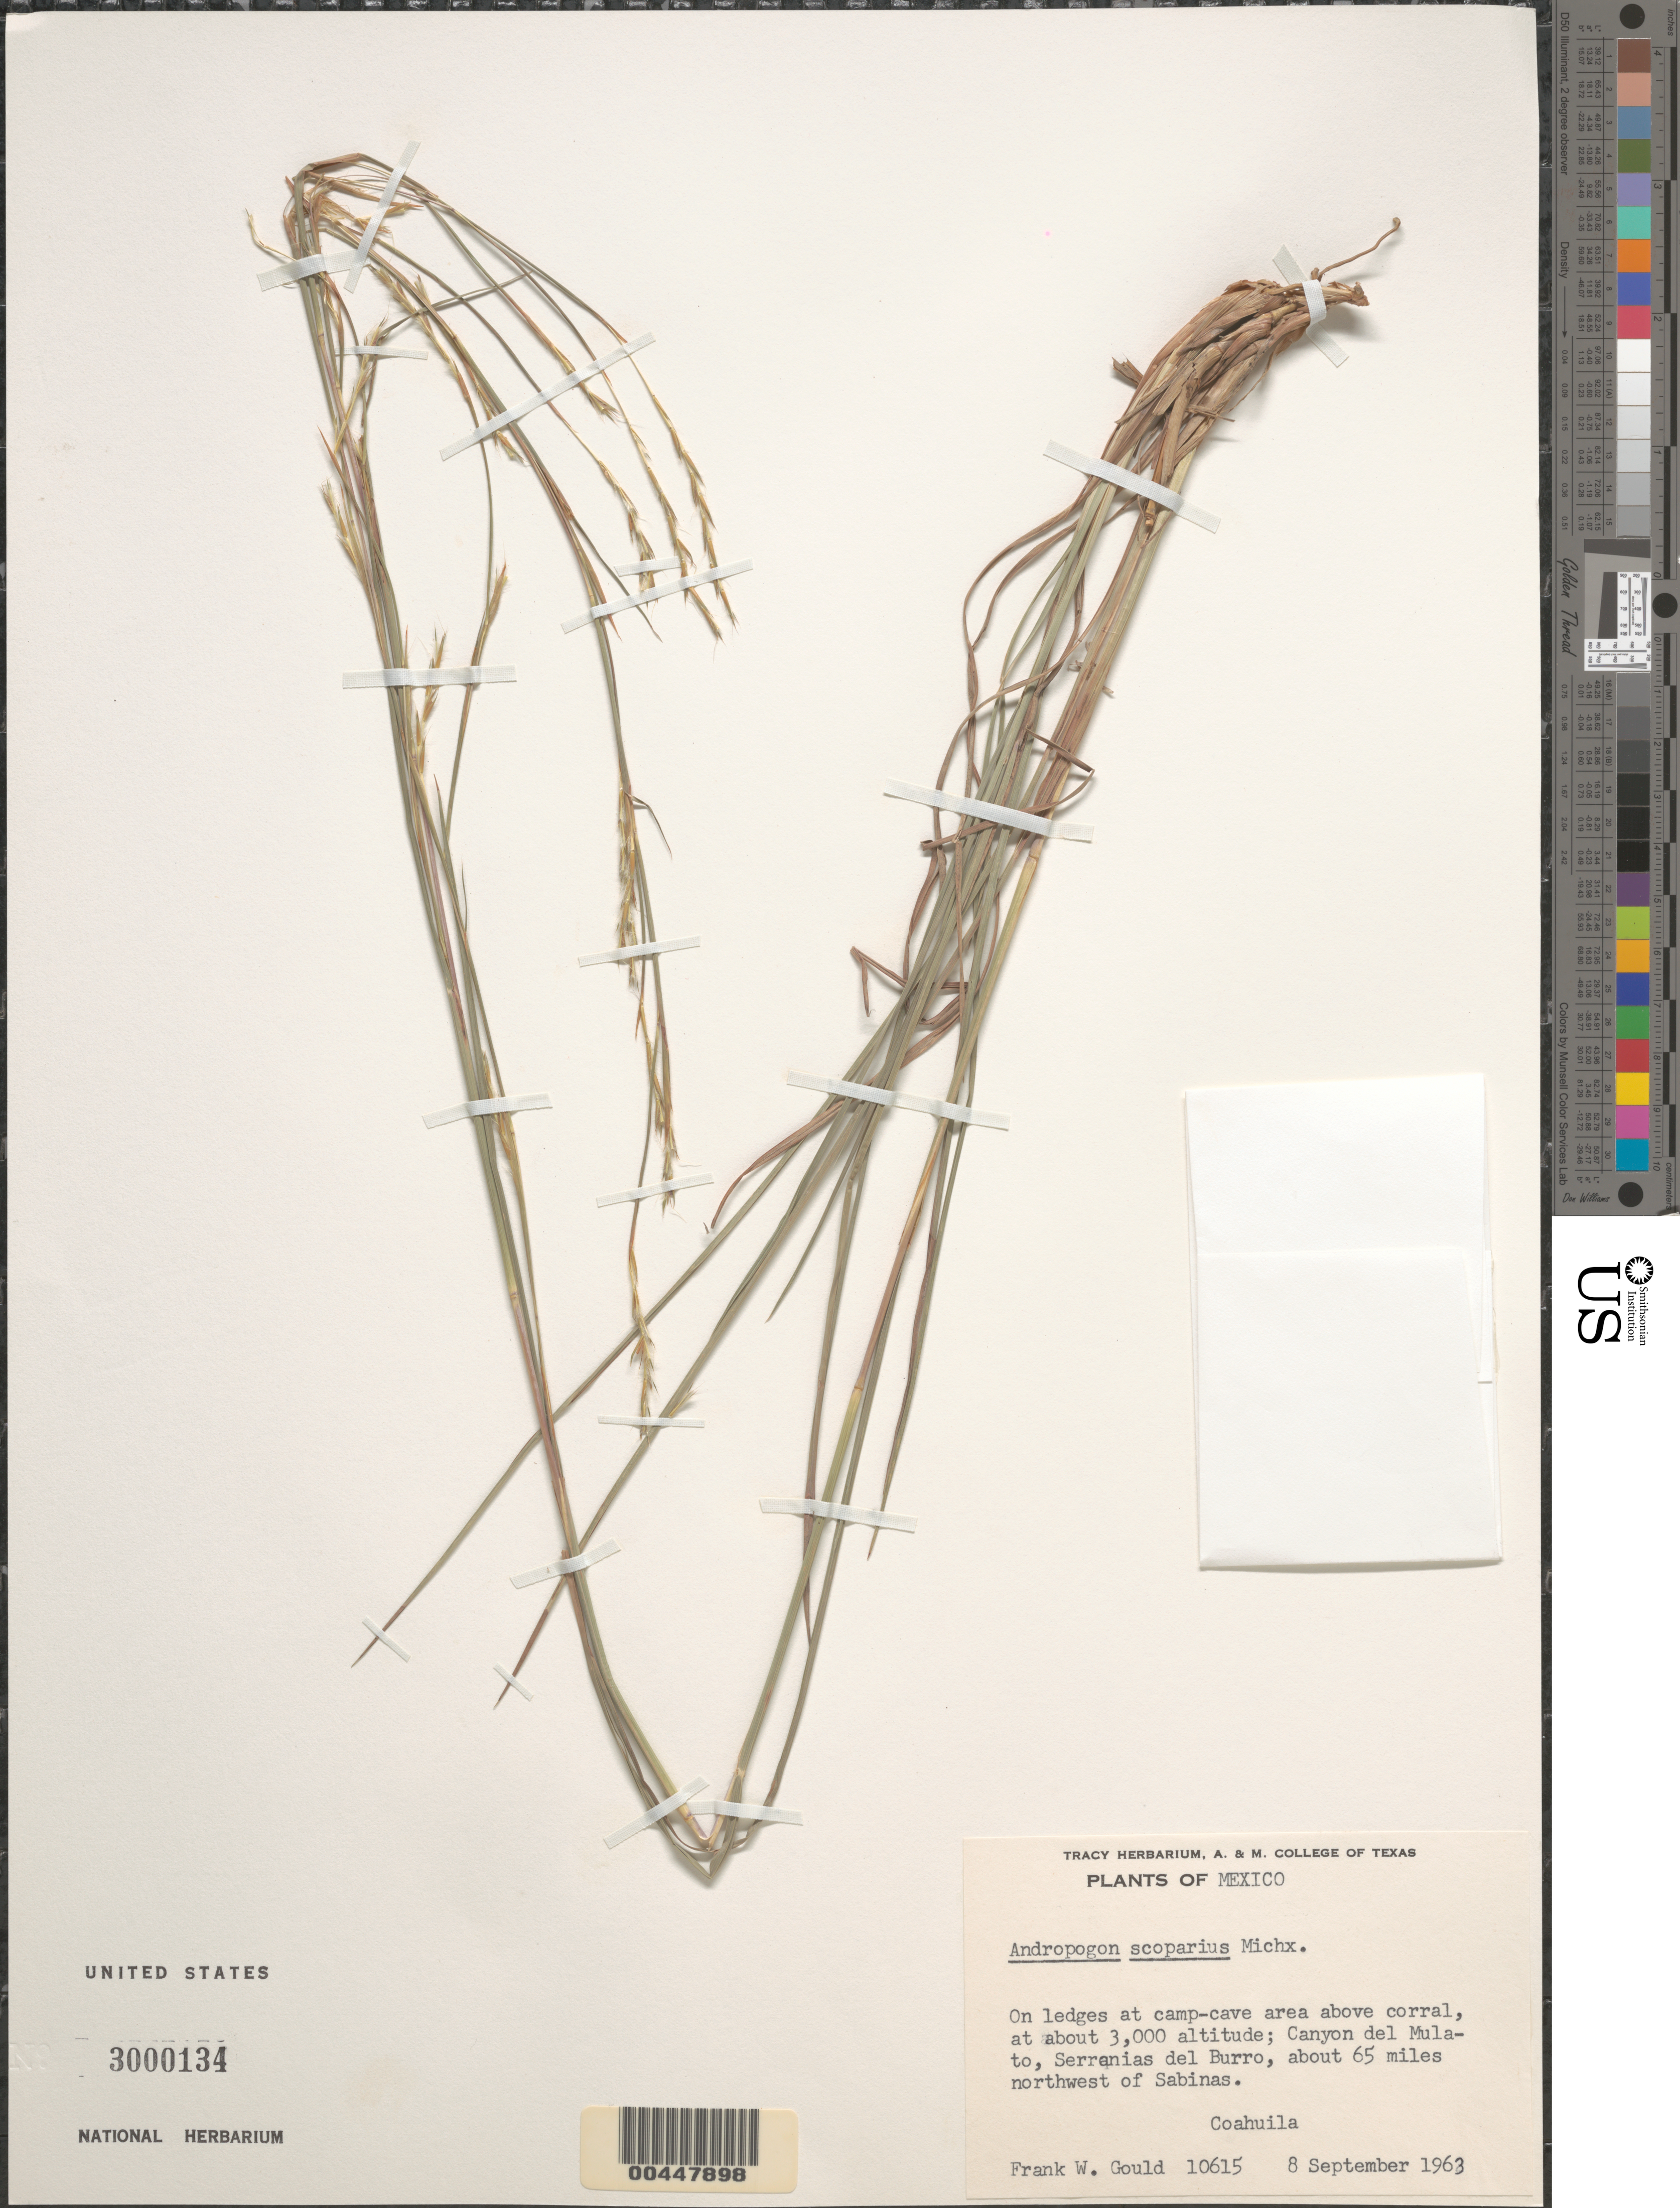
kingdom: Plantae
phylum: Tracheophyta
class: Liliopsida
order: Poales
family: Poaceae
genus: Andropogon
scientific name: Andropogon scoparius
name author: Michx.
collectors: F. W. Gould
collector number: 10615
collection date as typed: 8 Sep 1963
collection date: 1963-09-08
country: Mexico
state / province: Coahuila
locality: Canyon del Mulato, Serranias del Burro, 65 miles NW of Sabinas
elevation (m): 914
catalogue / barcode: US 3000134